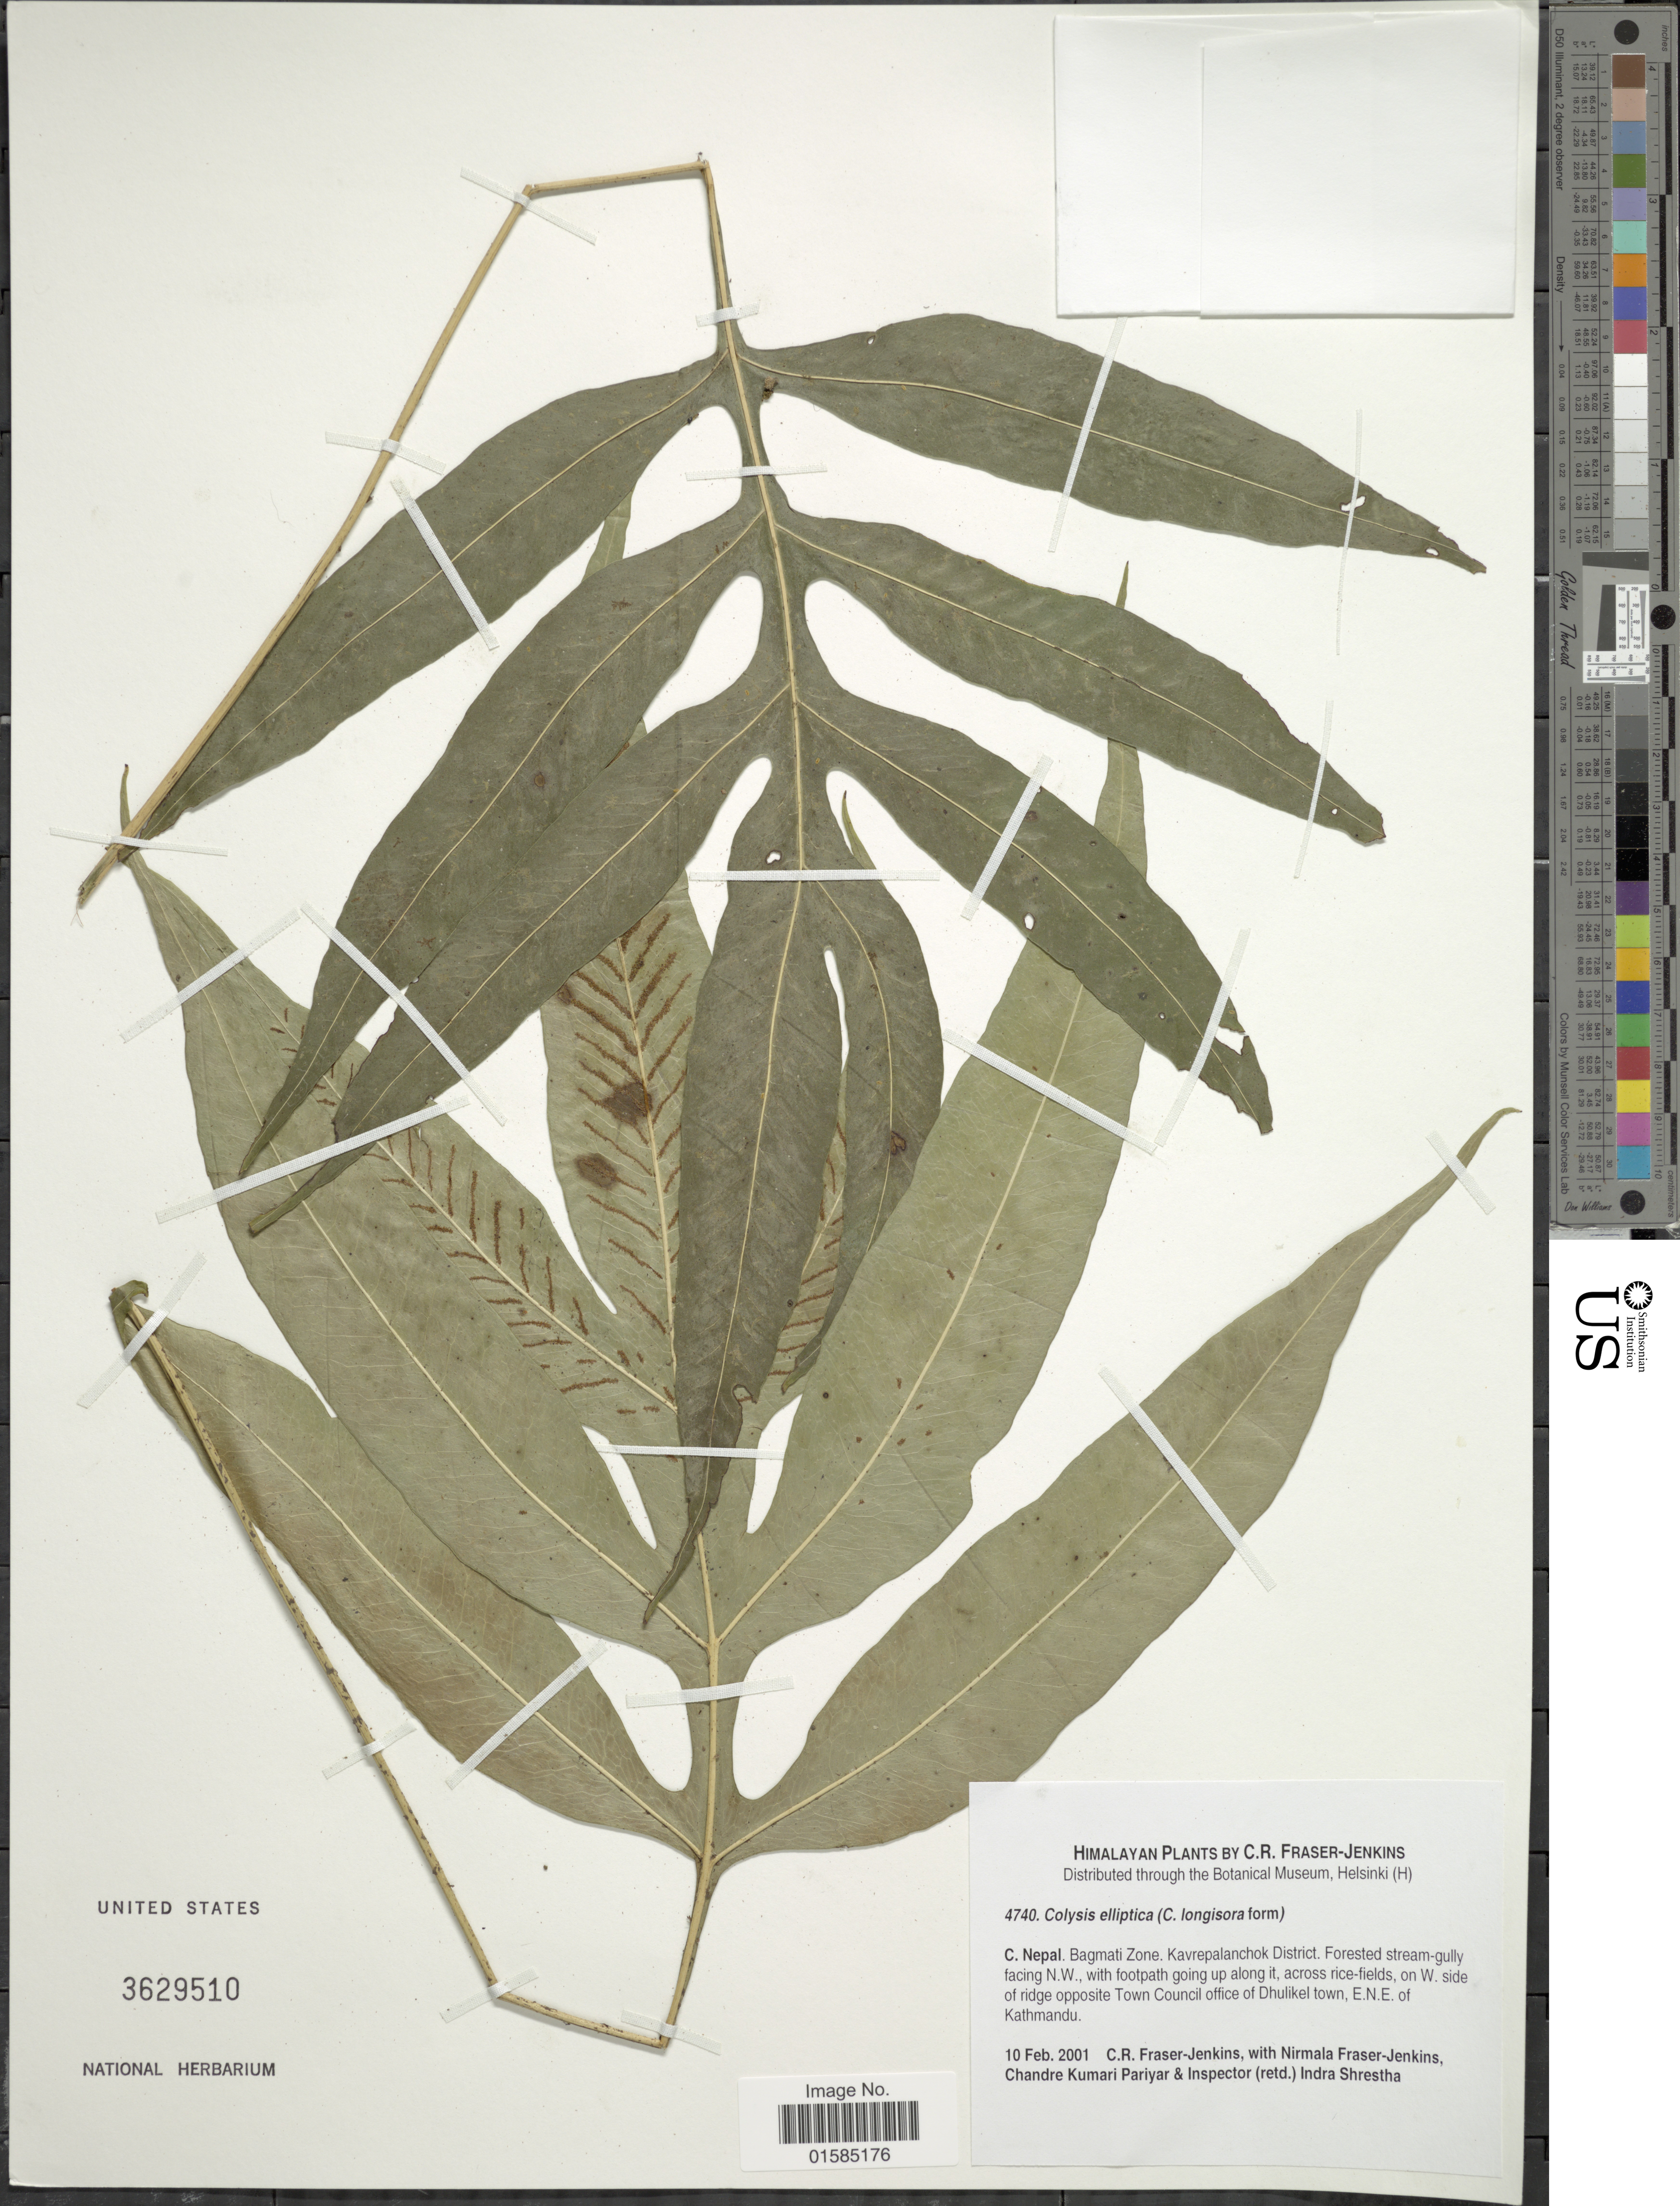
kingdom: Plantae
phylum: Tracheophyta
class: Polypodiopsida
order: Polypodiales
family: Polypodiaceae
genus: Leptochilus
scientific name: Leptochilus ellipticus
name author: (Thunb.) Noot.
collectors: C. R. Fraser-Jenkins, N. Fraser-Jenkins, G. Pariyar & I. Shrestha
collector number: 4740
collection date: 2001-02-10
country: Nepal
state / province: Bagmati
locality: Himalayan. C. Nepal. Bagmati Zone. kavrepalanchok District. Forested stream-gully facing N. W., with footpath going up along it, across rice-fields, on W. side of ridge oppostie Town Council office of Dhulikel town, E.N.E. of Kathmandu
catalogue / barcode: US 3629510